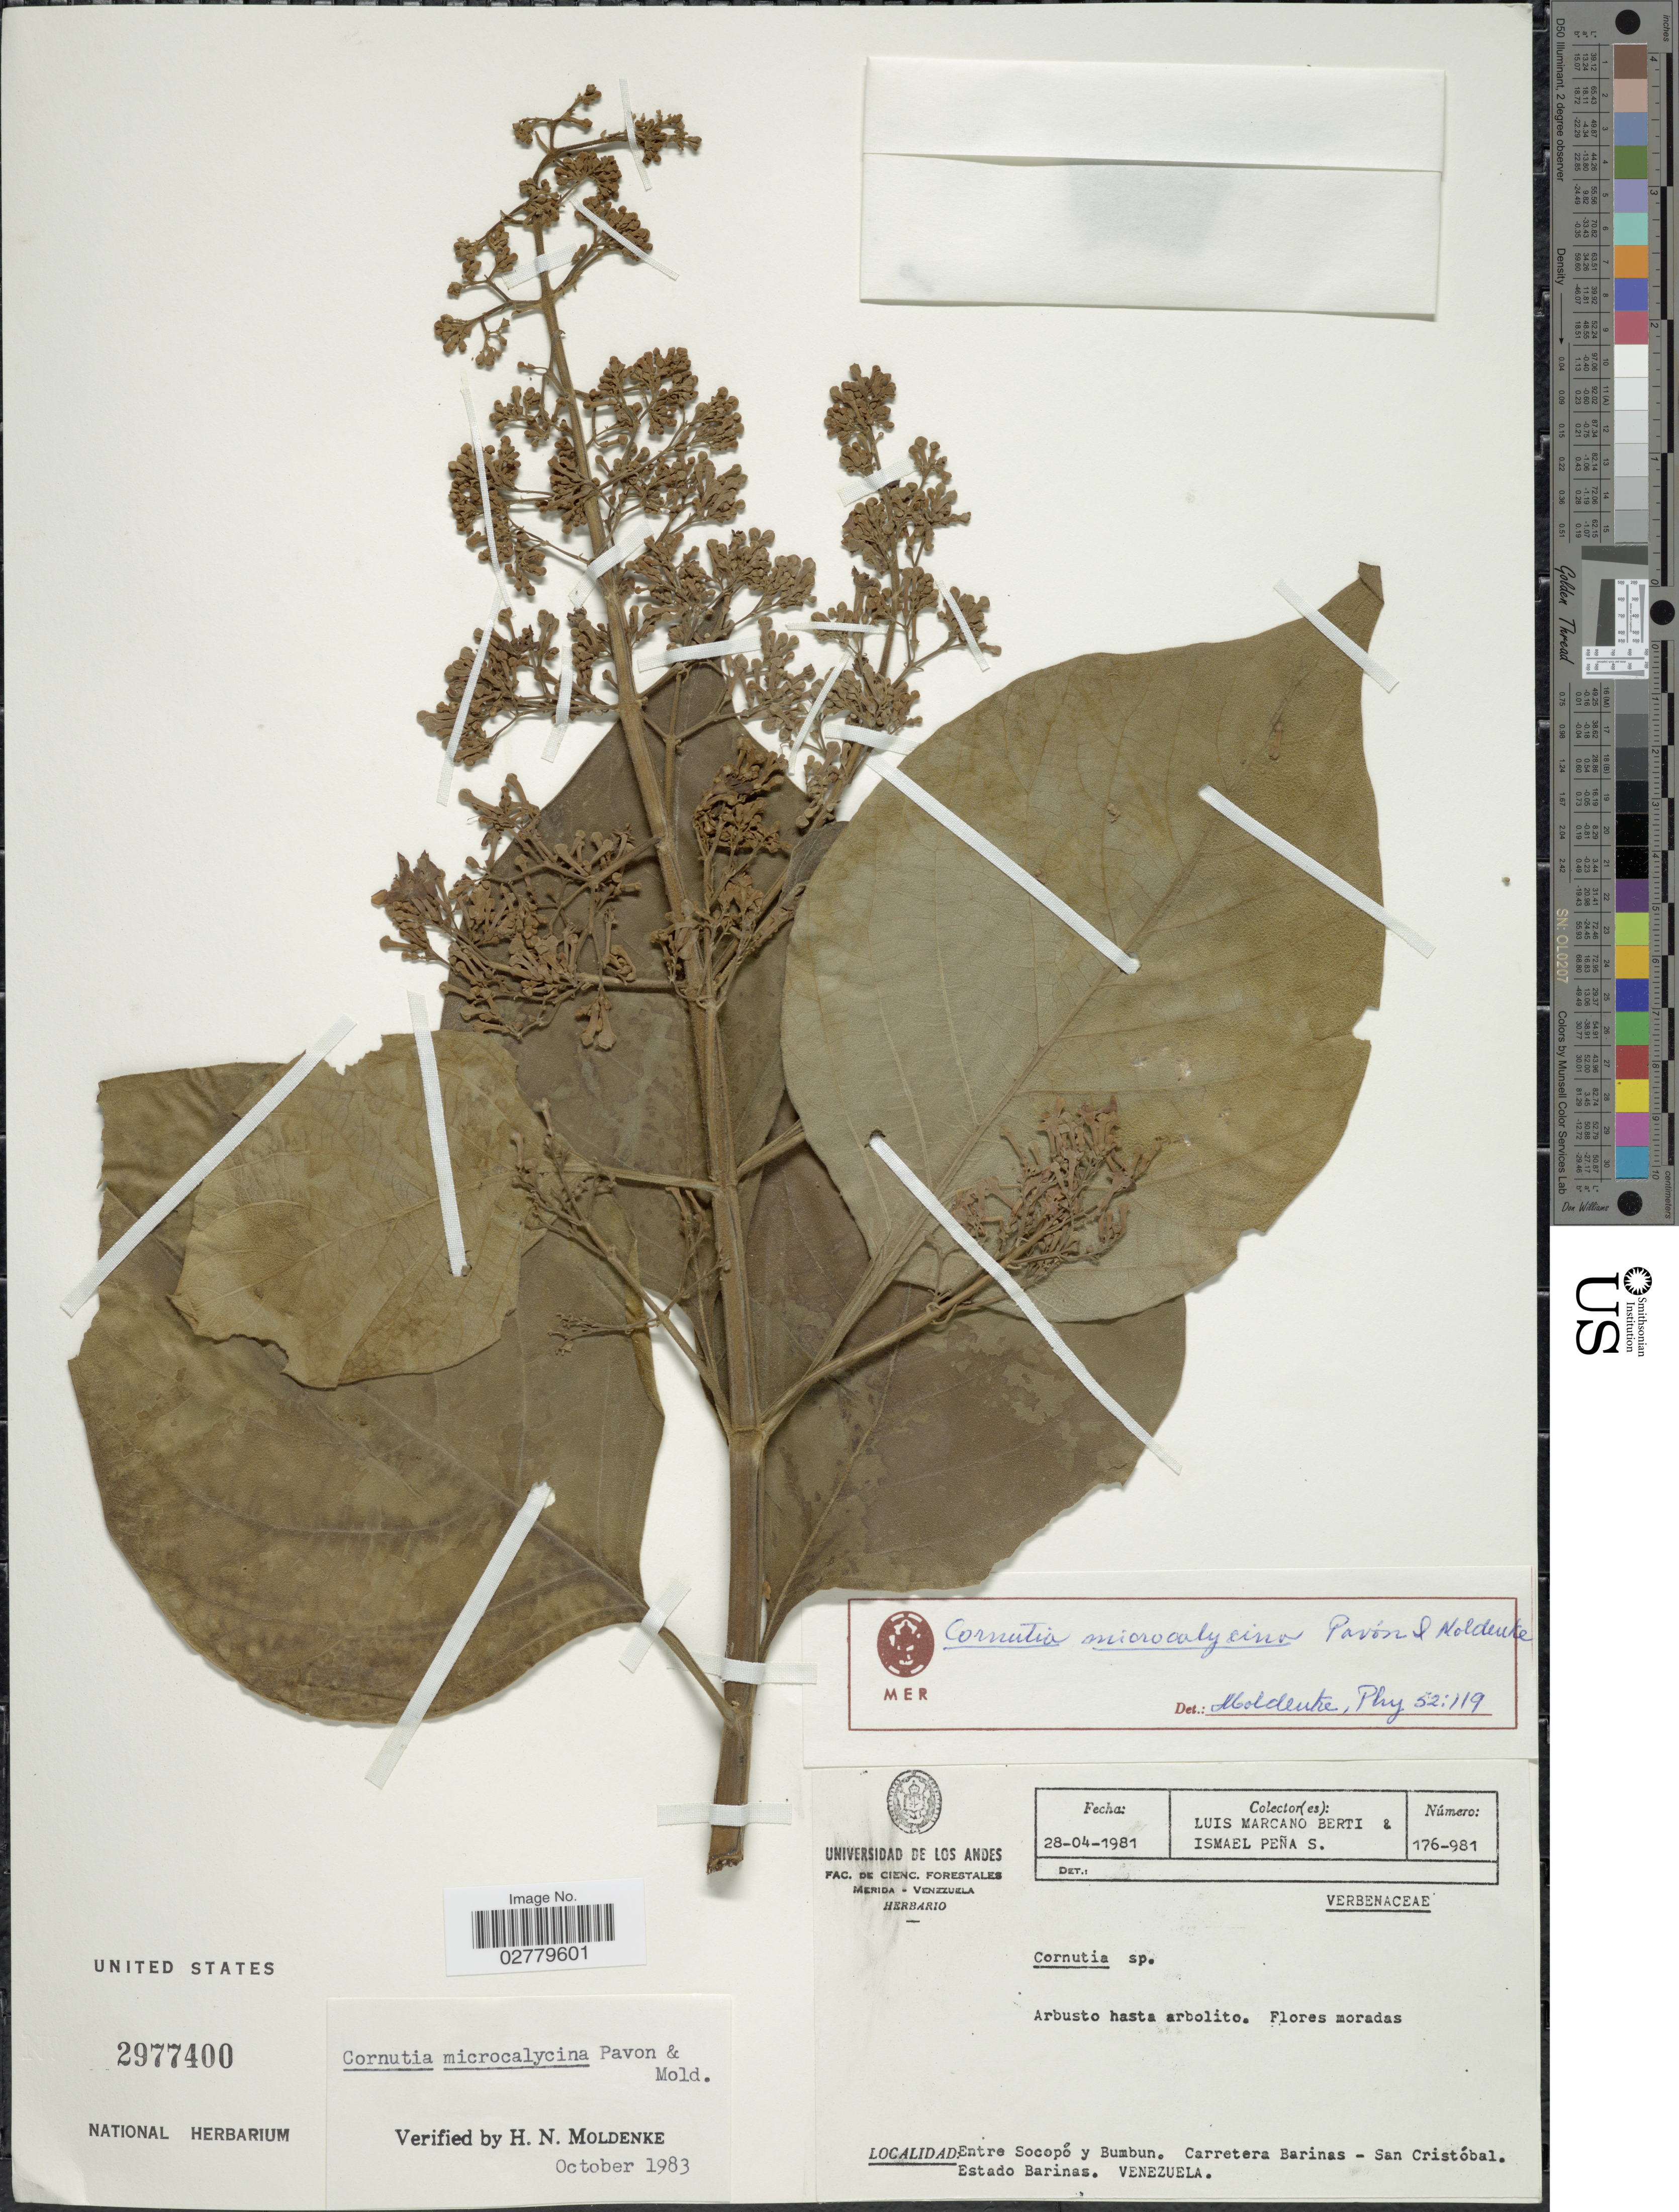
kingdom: Plantae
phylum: Tracheophyta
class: Magnoliopsida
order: Lamiales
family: Lamiaceae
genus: Cornutia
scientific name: Cornutia microcalycina var. microcalycina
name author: Pav. ex Moldenke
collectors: L. Marcano-Berti & I. Peña S.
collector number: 176-981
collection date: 1981-04-28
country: Venezuela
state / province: Barinas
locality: Entre Socopé y Bumbun. Carretera Barinas- San Cristóbal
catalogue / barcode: US 2977400